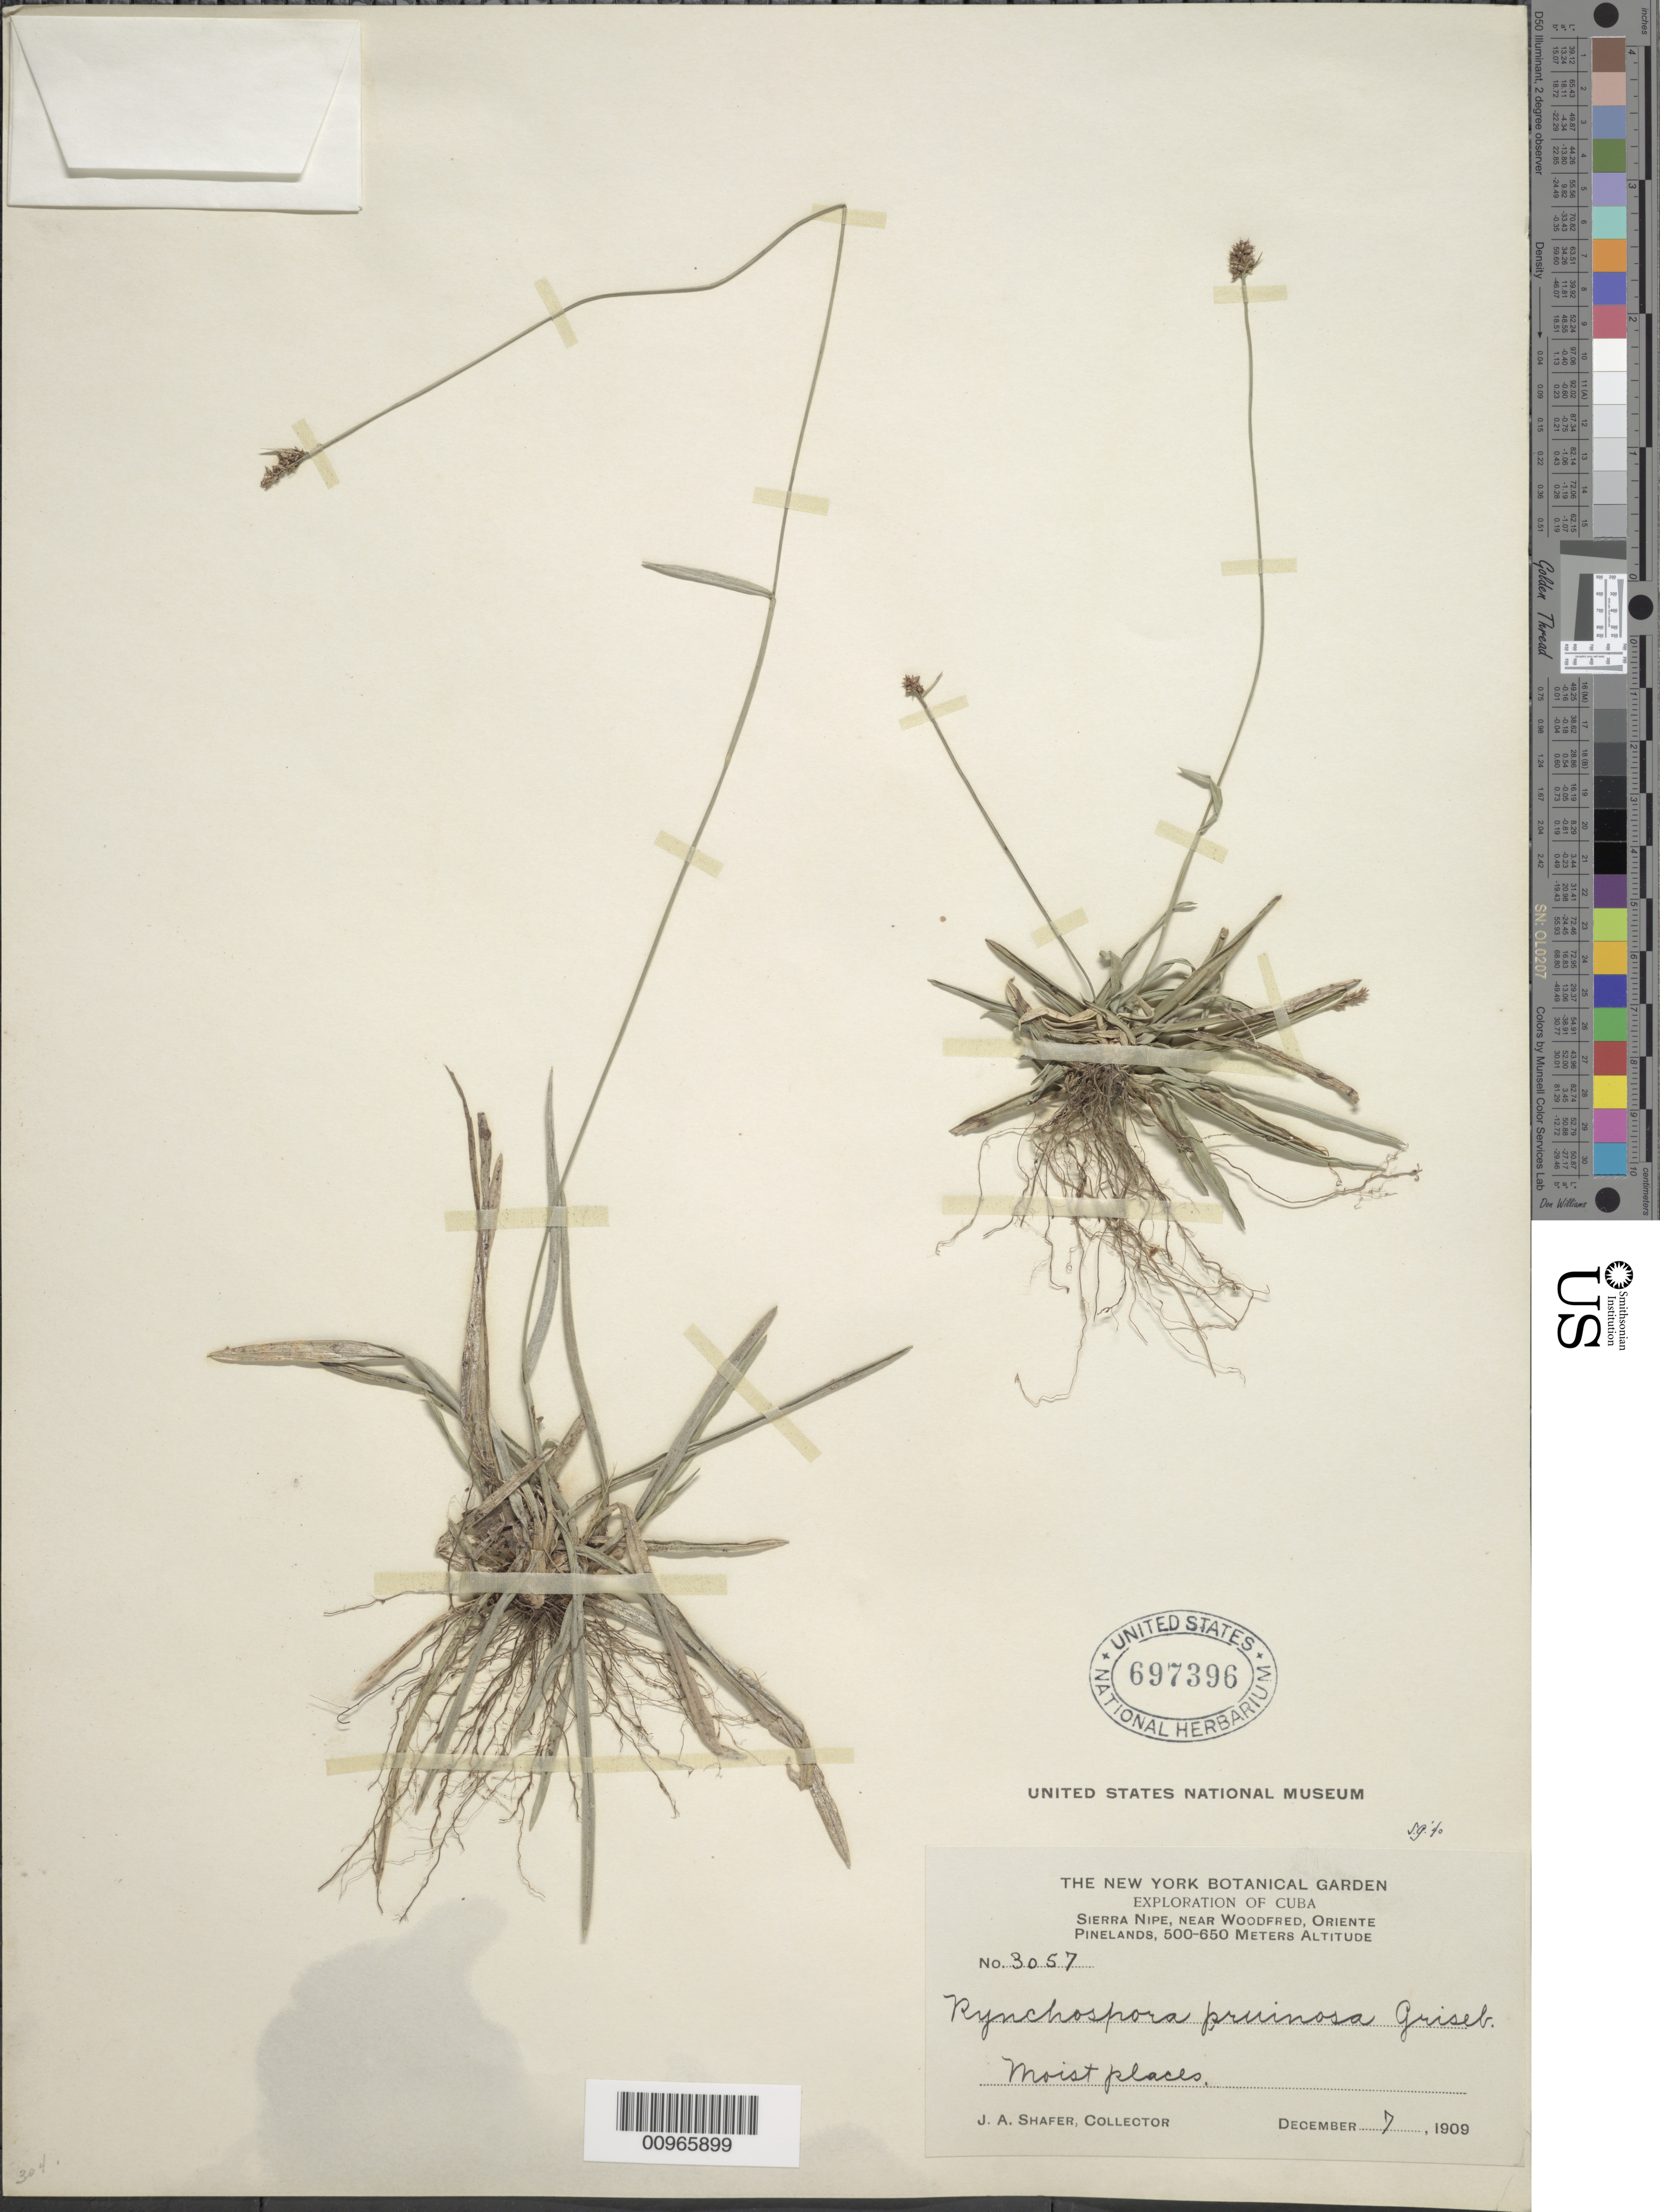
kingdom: Plantae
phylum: Tracheophyta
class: Liliopsida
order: Poales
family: Cyperaceae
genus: Rhynchospora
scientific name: Rhynchospora pruinosa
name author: Griseb.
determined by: Gale, S.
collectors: J. A. Shafer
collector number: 3057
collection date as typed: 07 Dec 1909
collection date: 1909-12-07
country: Cuba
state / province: Holguín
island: Cuba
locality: Sierra Nipe, near Woodfred [Oriente]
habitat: Moist places in pinelands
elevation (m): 500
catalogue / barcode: US 697396